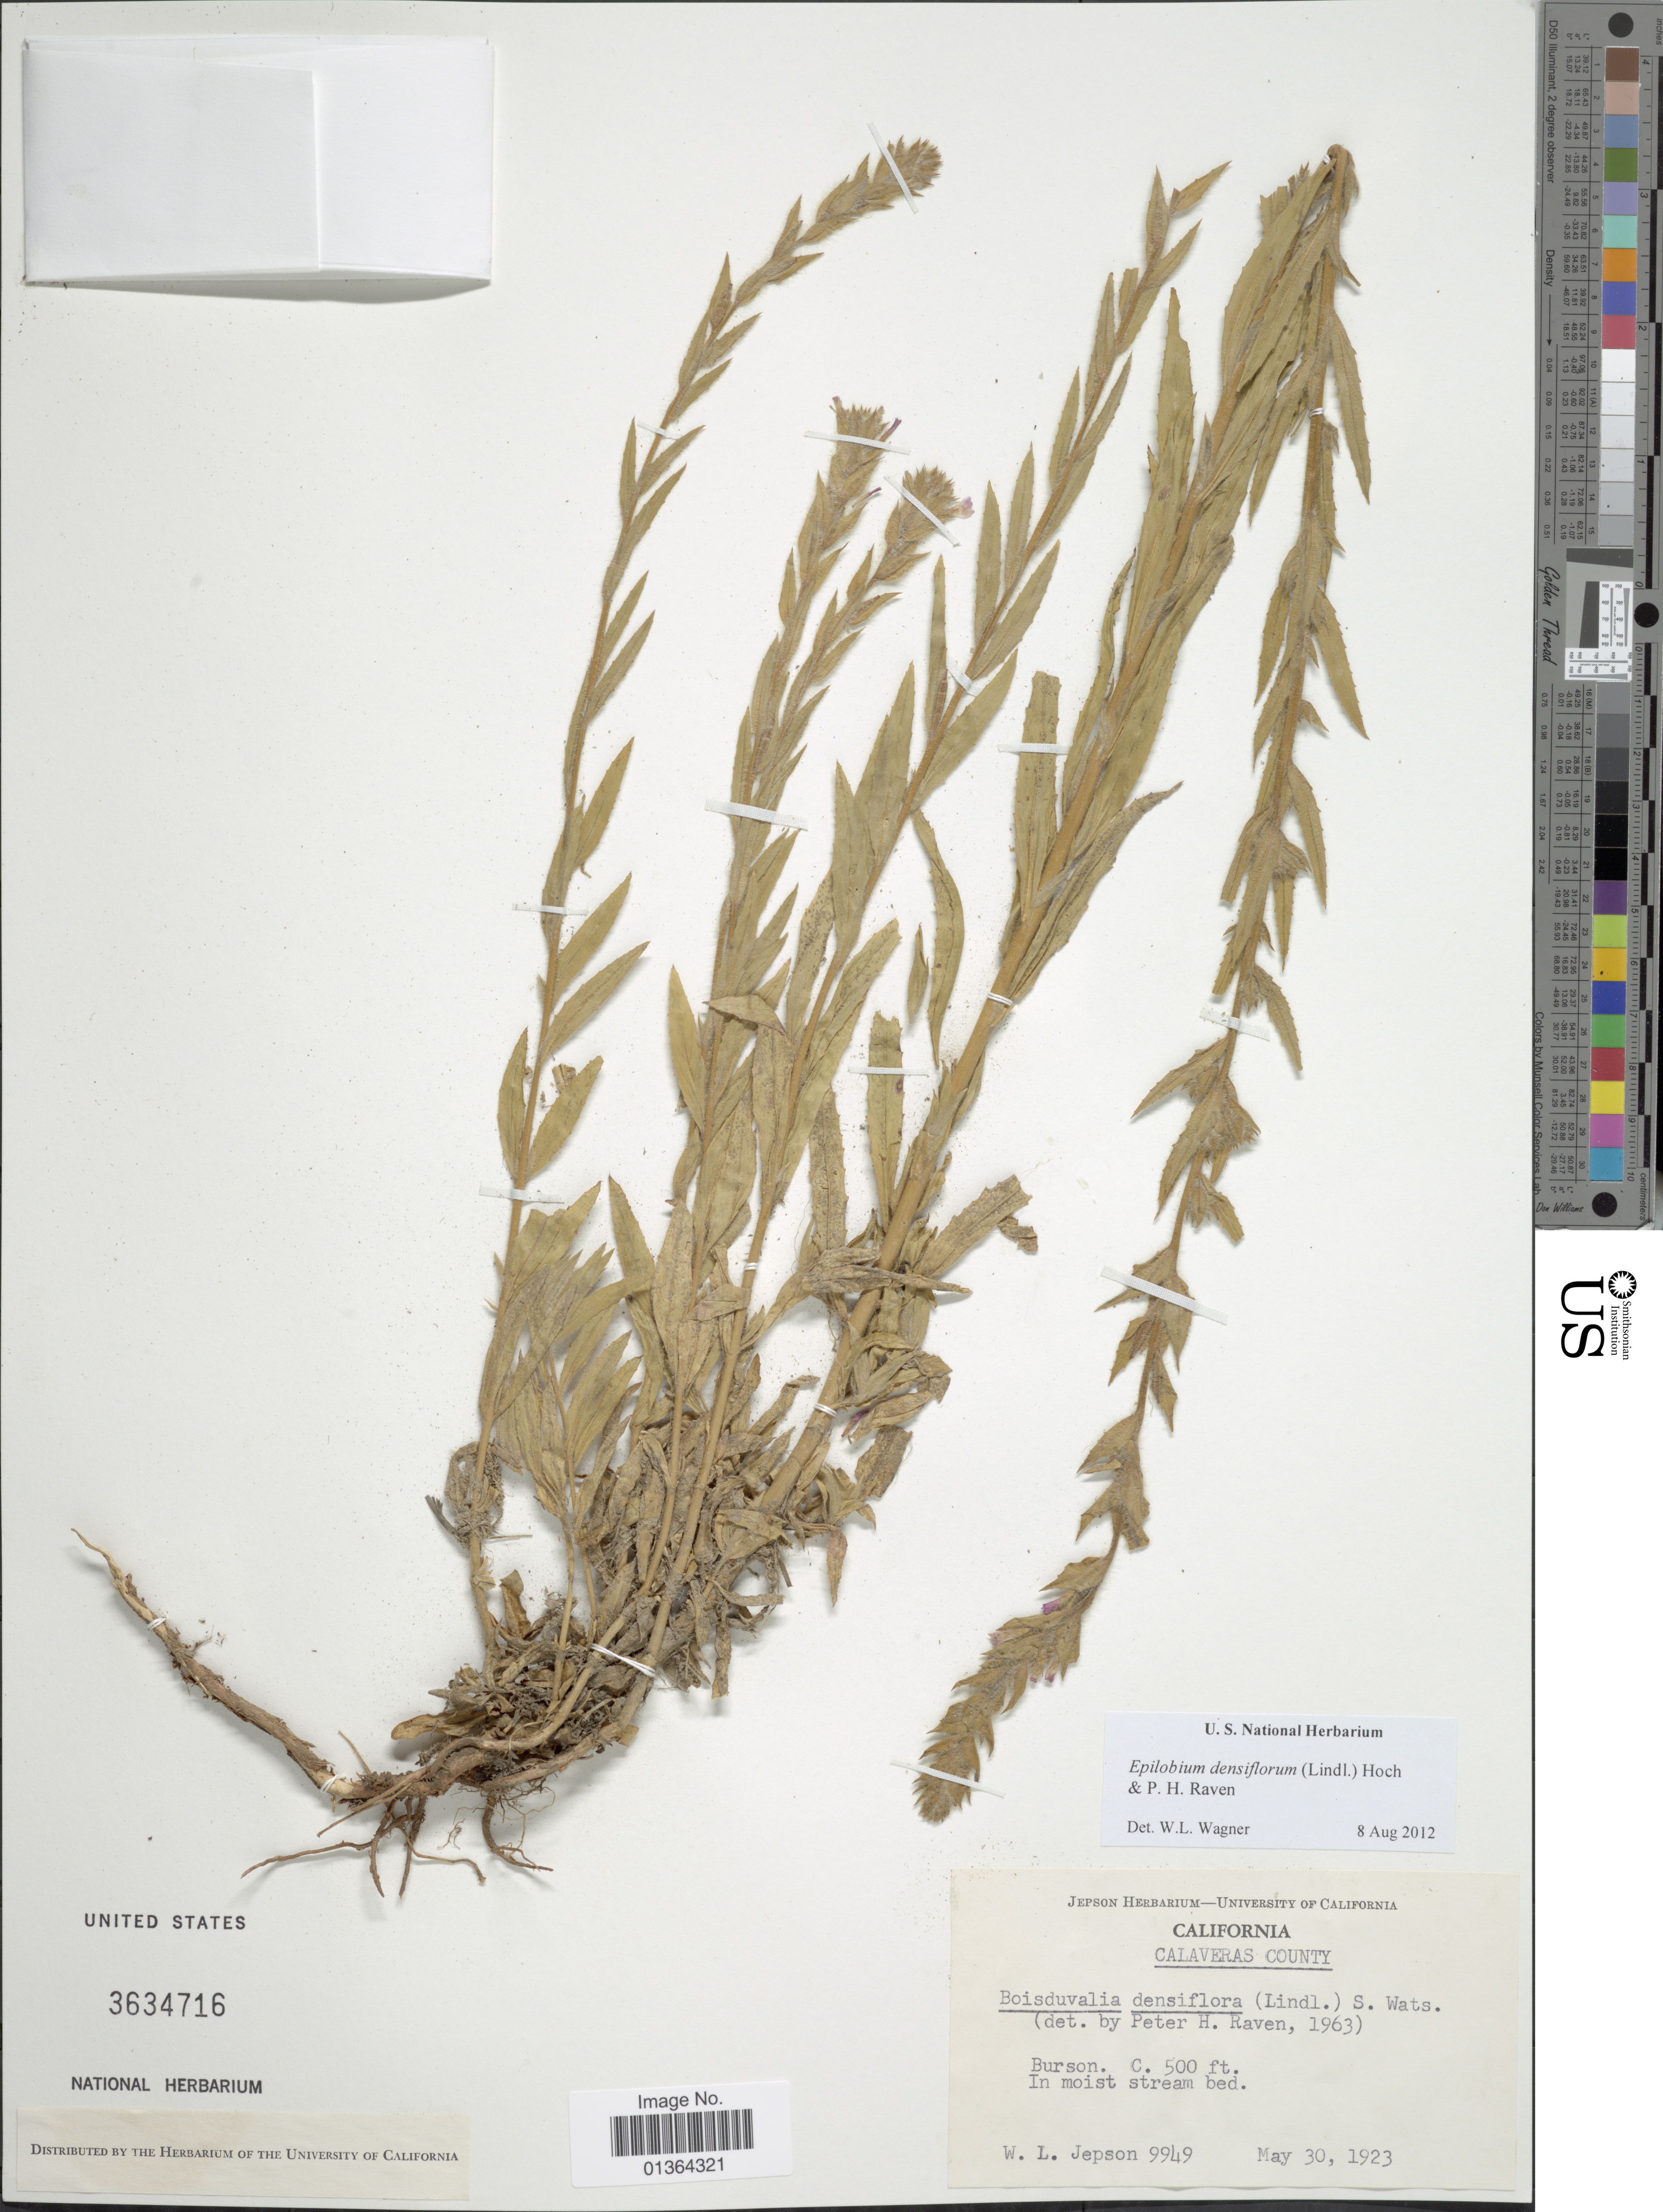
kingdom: Plantae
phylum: Tracheophyta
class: Magnoliopsida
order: Myrtales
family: Onagraceae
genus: Epilobium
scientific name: Epilobium densiflorum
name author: (Lindl.) Hoch & P.H. Raven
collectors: W. L. Jepson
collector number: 9949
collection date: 1923-05-30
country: United States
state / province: California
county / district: Calaveras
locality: Calaveras County. Burson.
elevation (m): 152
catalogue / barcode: US 3634716